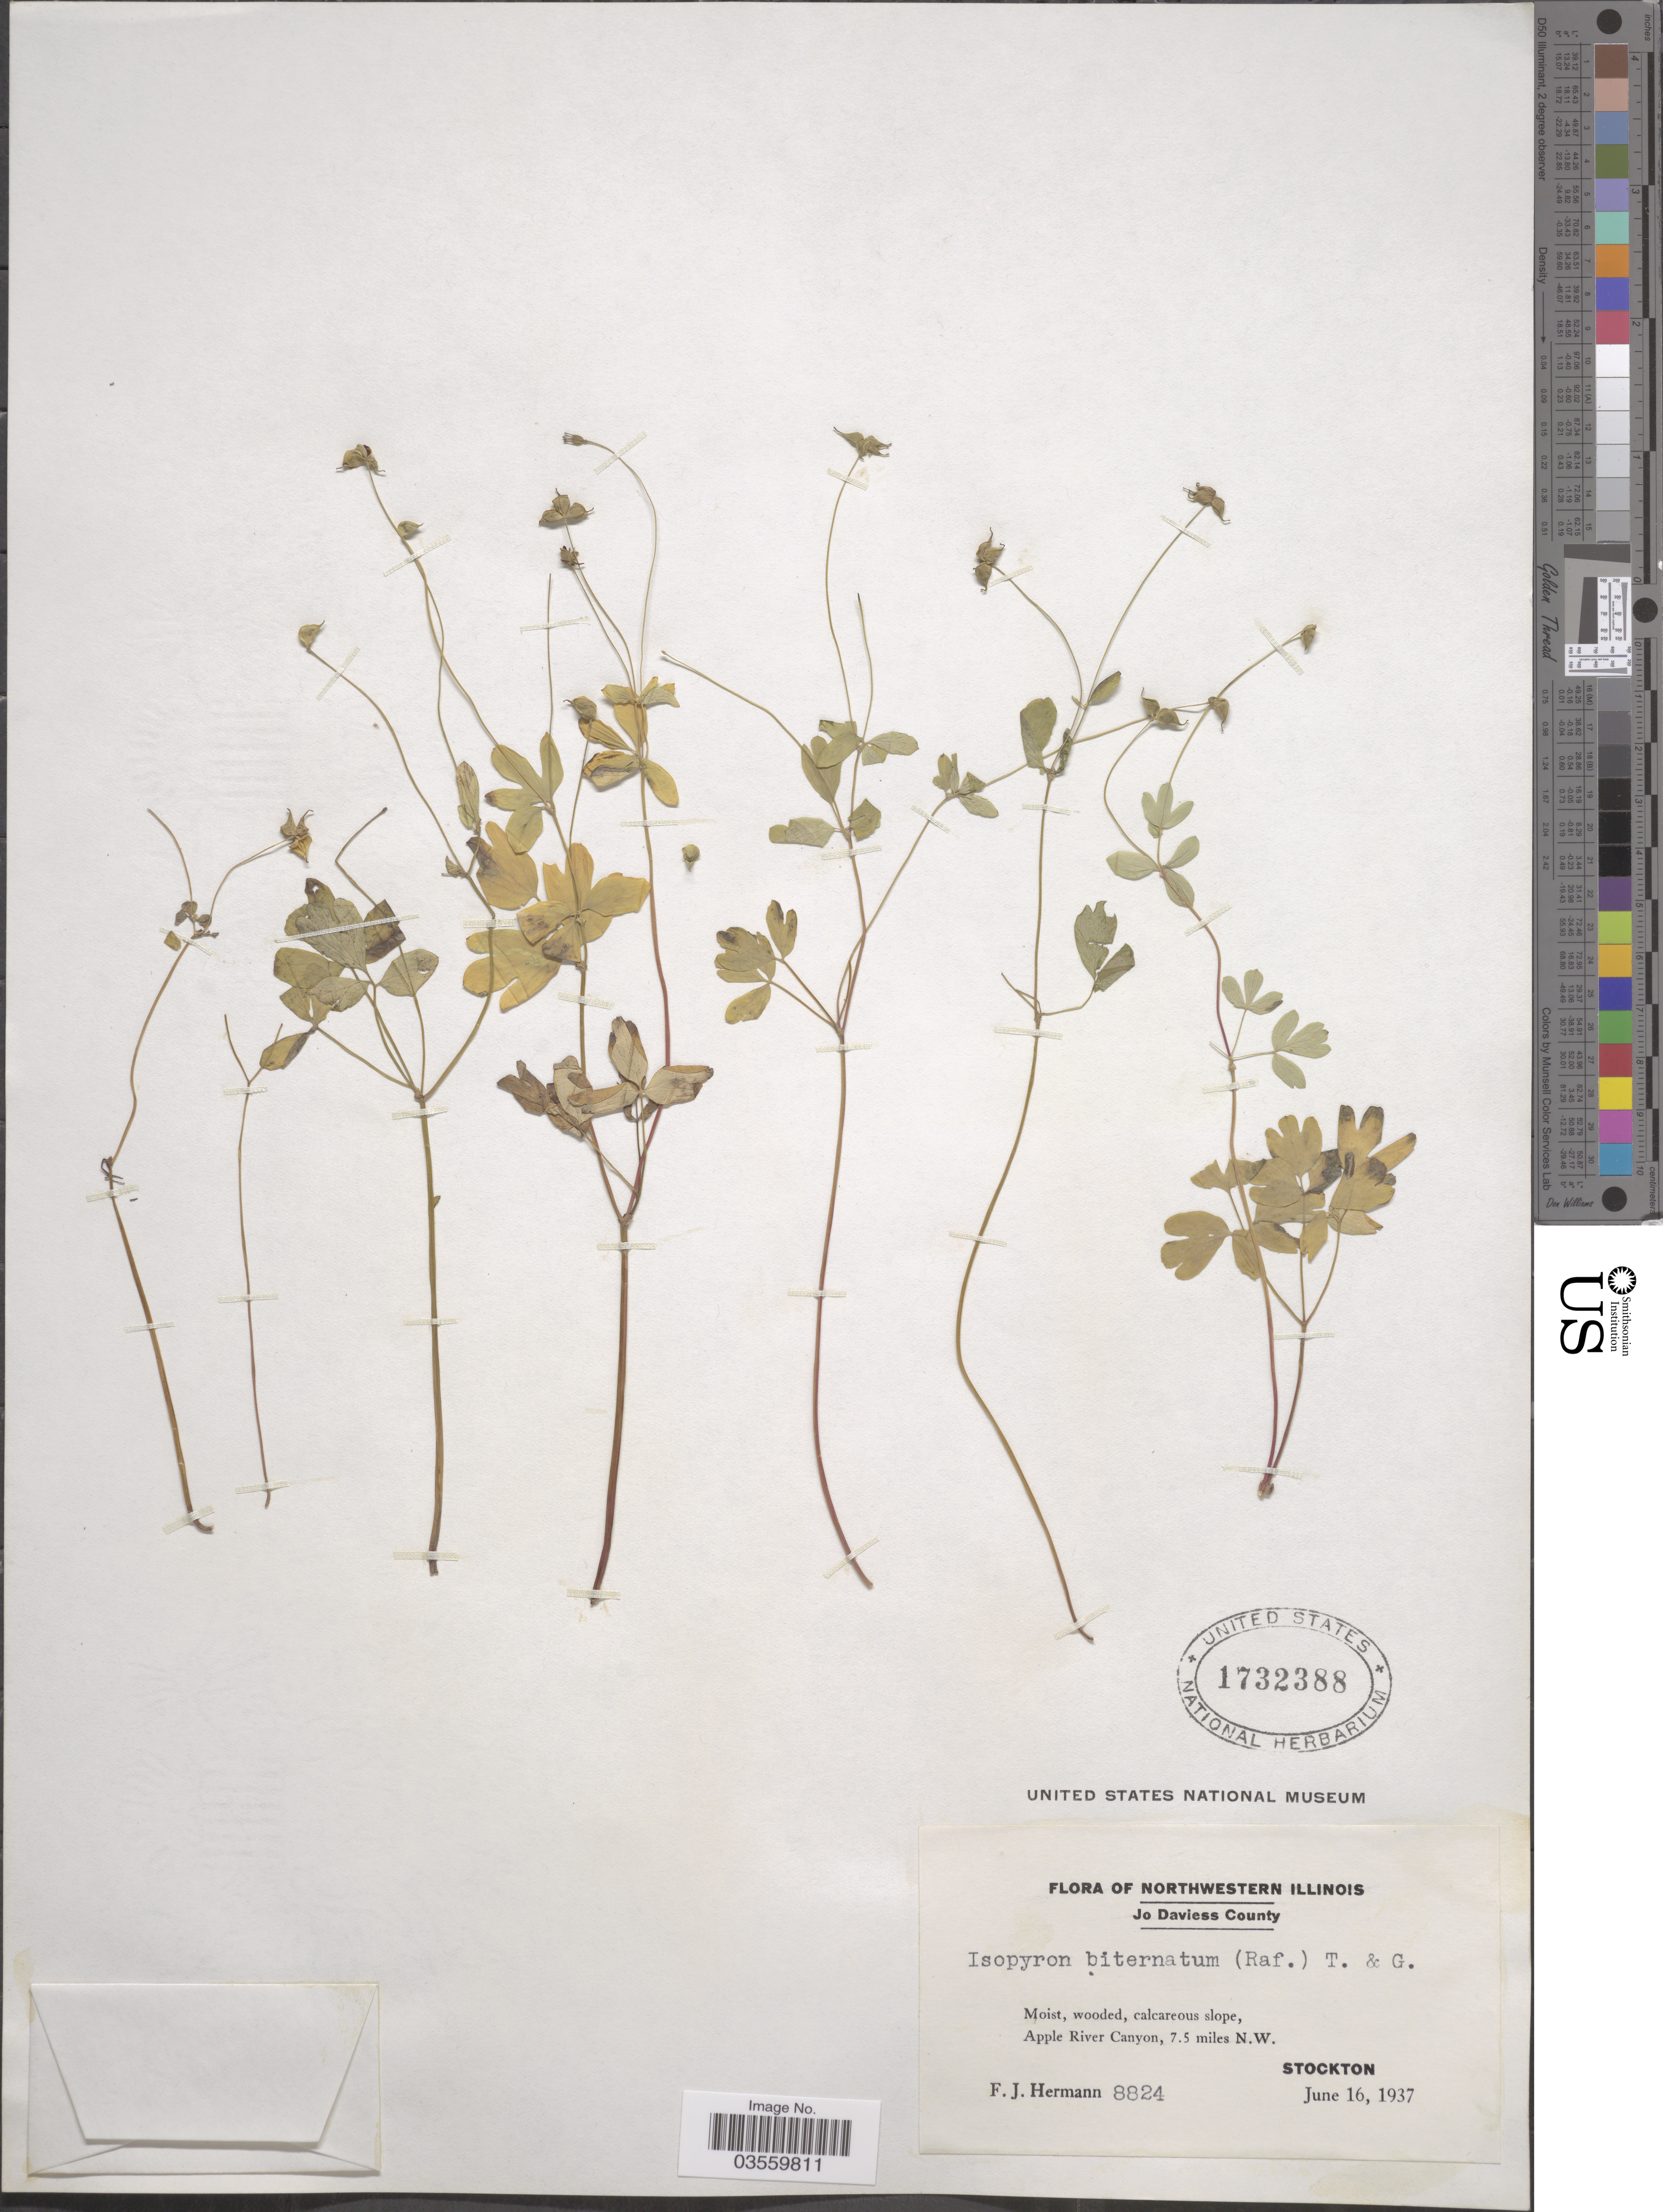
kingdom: Plantae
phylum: Tracheophyta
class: Magnoliopsida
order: Ranunculales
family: Ranunculaceae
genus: Enemion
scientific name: Enemion biternatum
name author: (Torr. & A. Gray) Raf.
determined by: Strong, Mark T., (BOT), Smithsonian Institution - National Museum of Natural History (UNITED STATES)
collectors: F. J. Hermann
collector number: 8824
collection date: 1937-06-16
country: United States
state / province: Illinois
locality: Northwestern Illinois. Jo Daviess County. Apple River Canyon, 7.5 miles N.W. Stockton.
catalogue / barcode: US 1732388